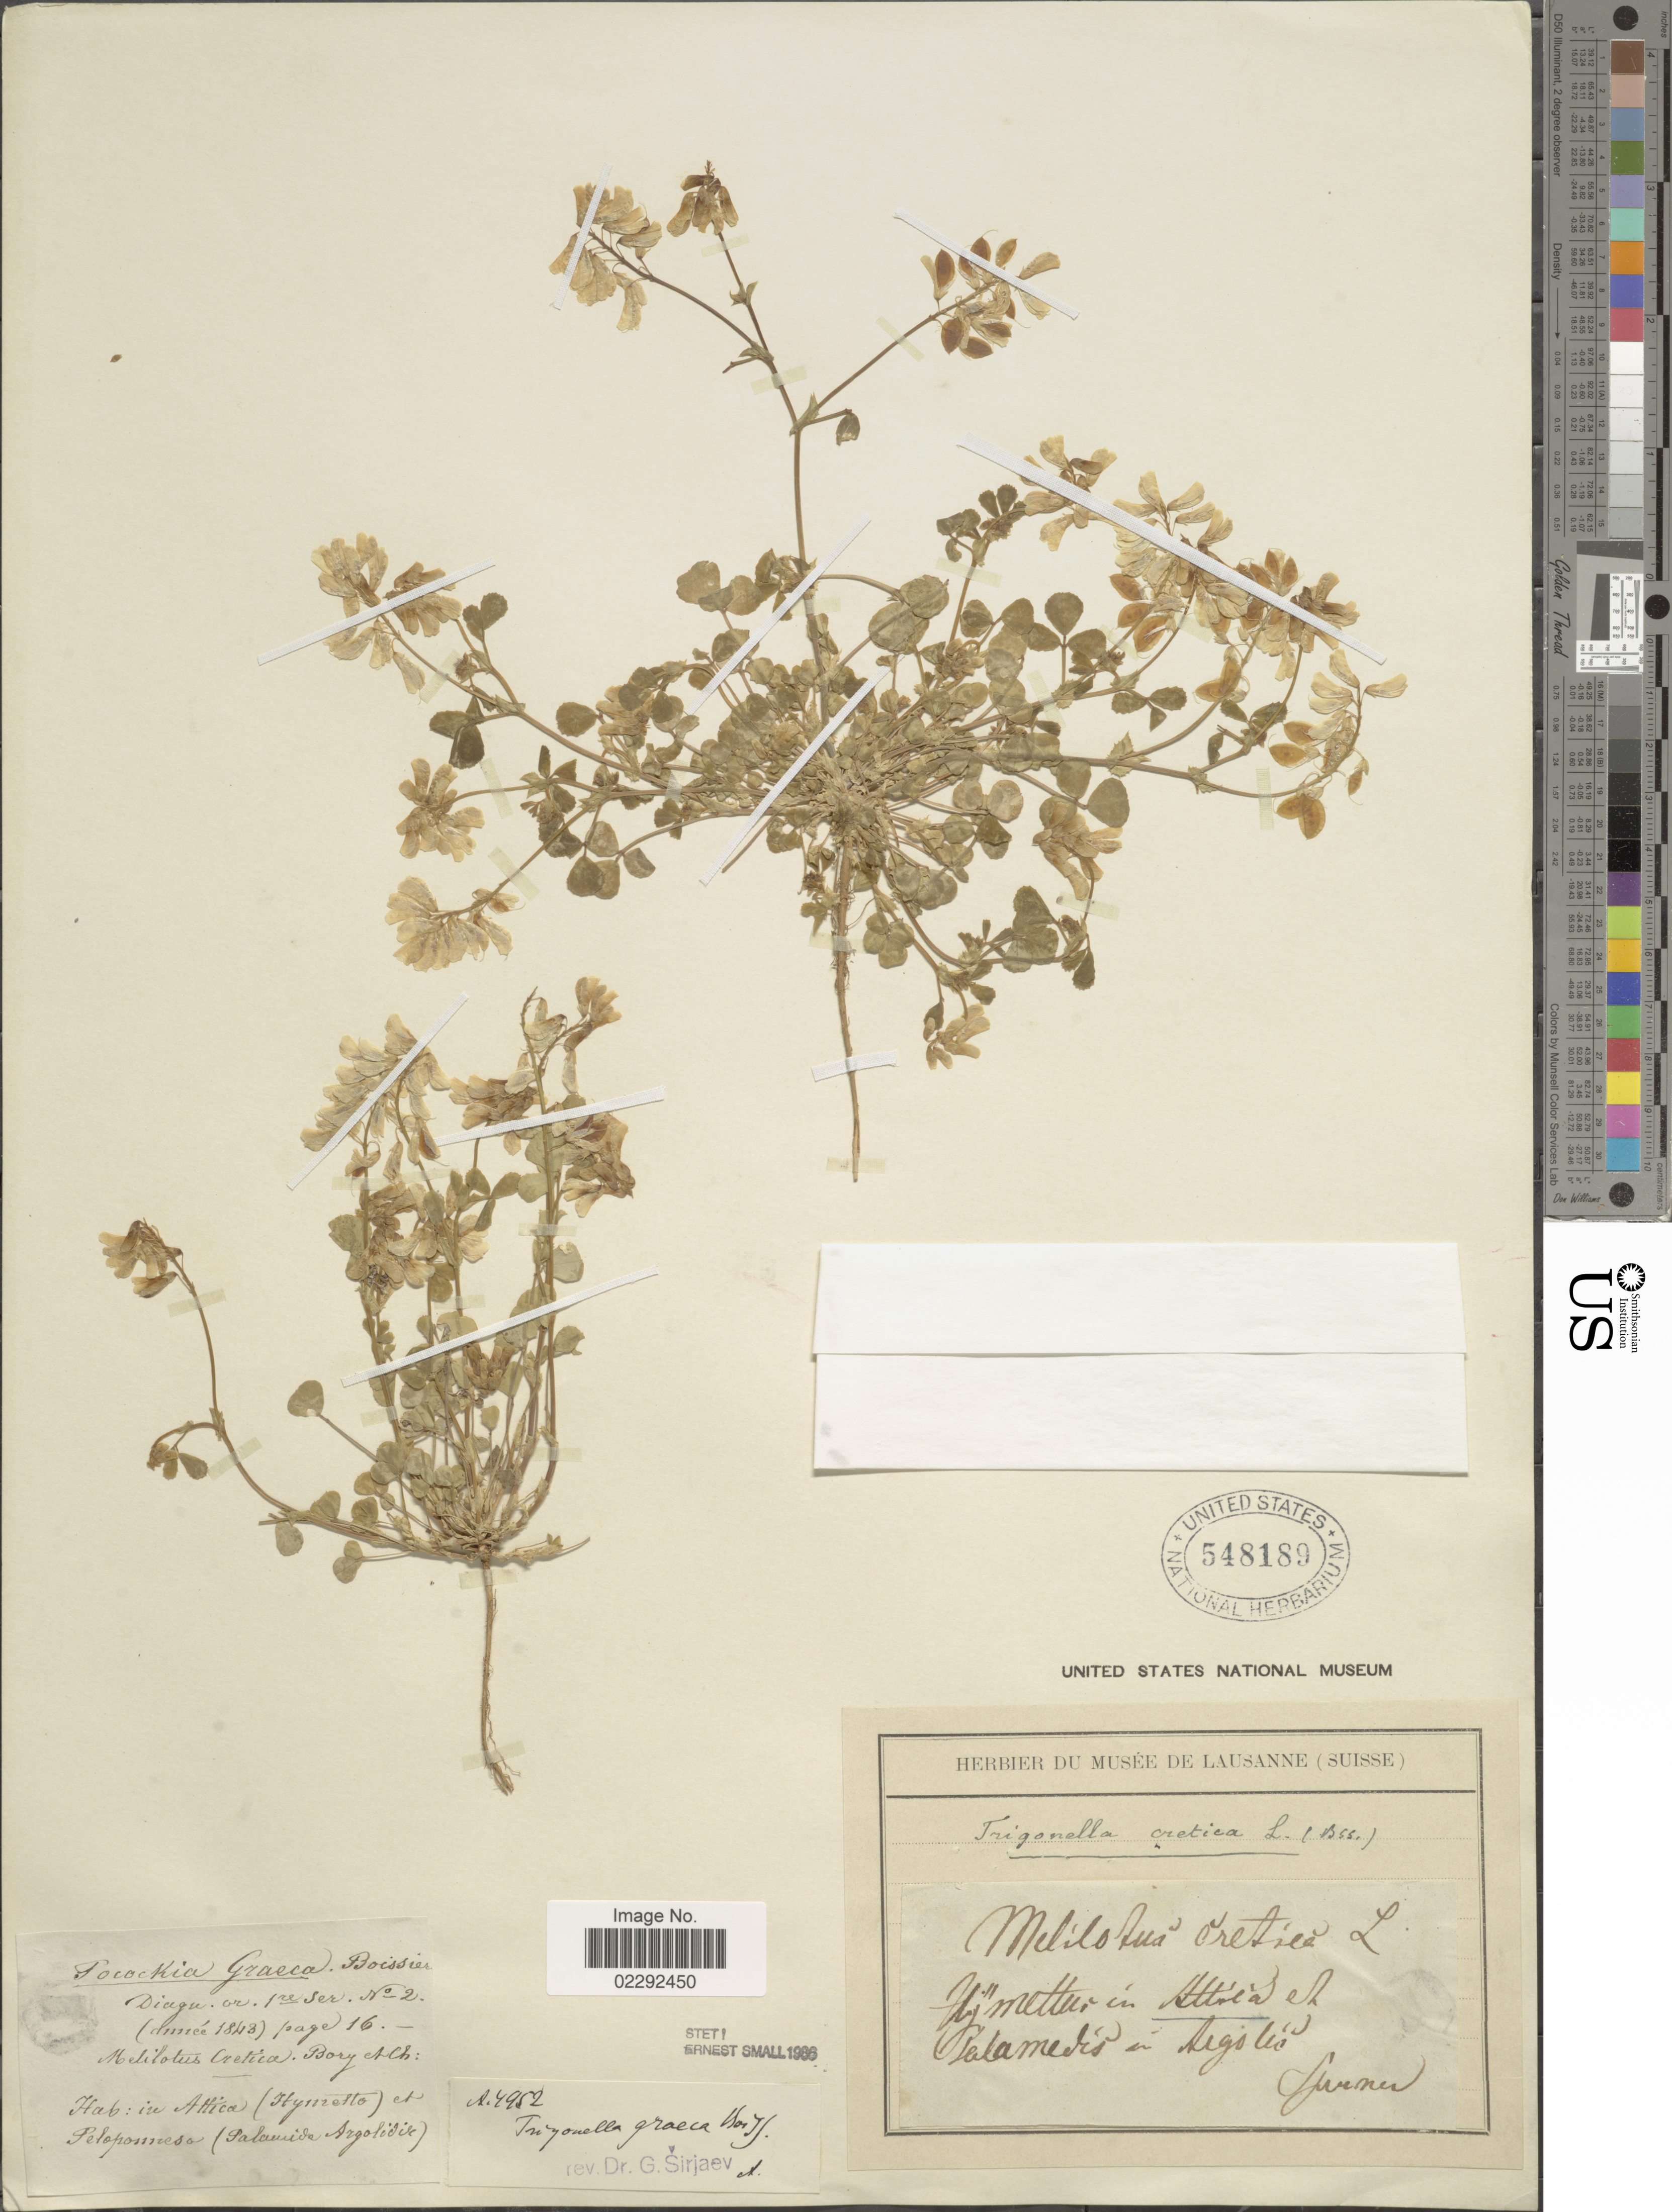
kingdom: Plantae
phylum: Tracheophyta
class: Magnoliopsida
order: Fabales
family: Fabaceae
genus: Trigonella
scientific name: Trigonella graeca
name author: (Boiss. & Spruner) Boiss.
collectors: Spruner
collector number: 2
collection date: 1843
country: Greece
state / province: Attica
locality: In Attica (Hymetto) et Peloponneso (Palamide Argolidice)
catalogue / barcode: US 548189